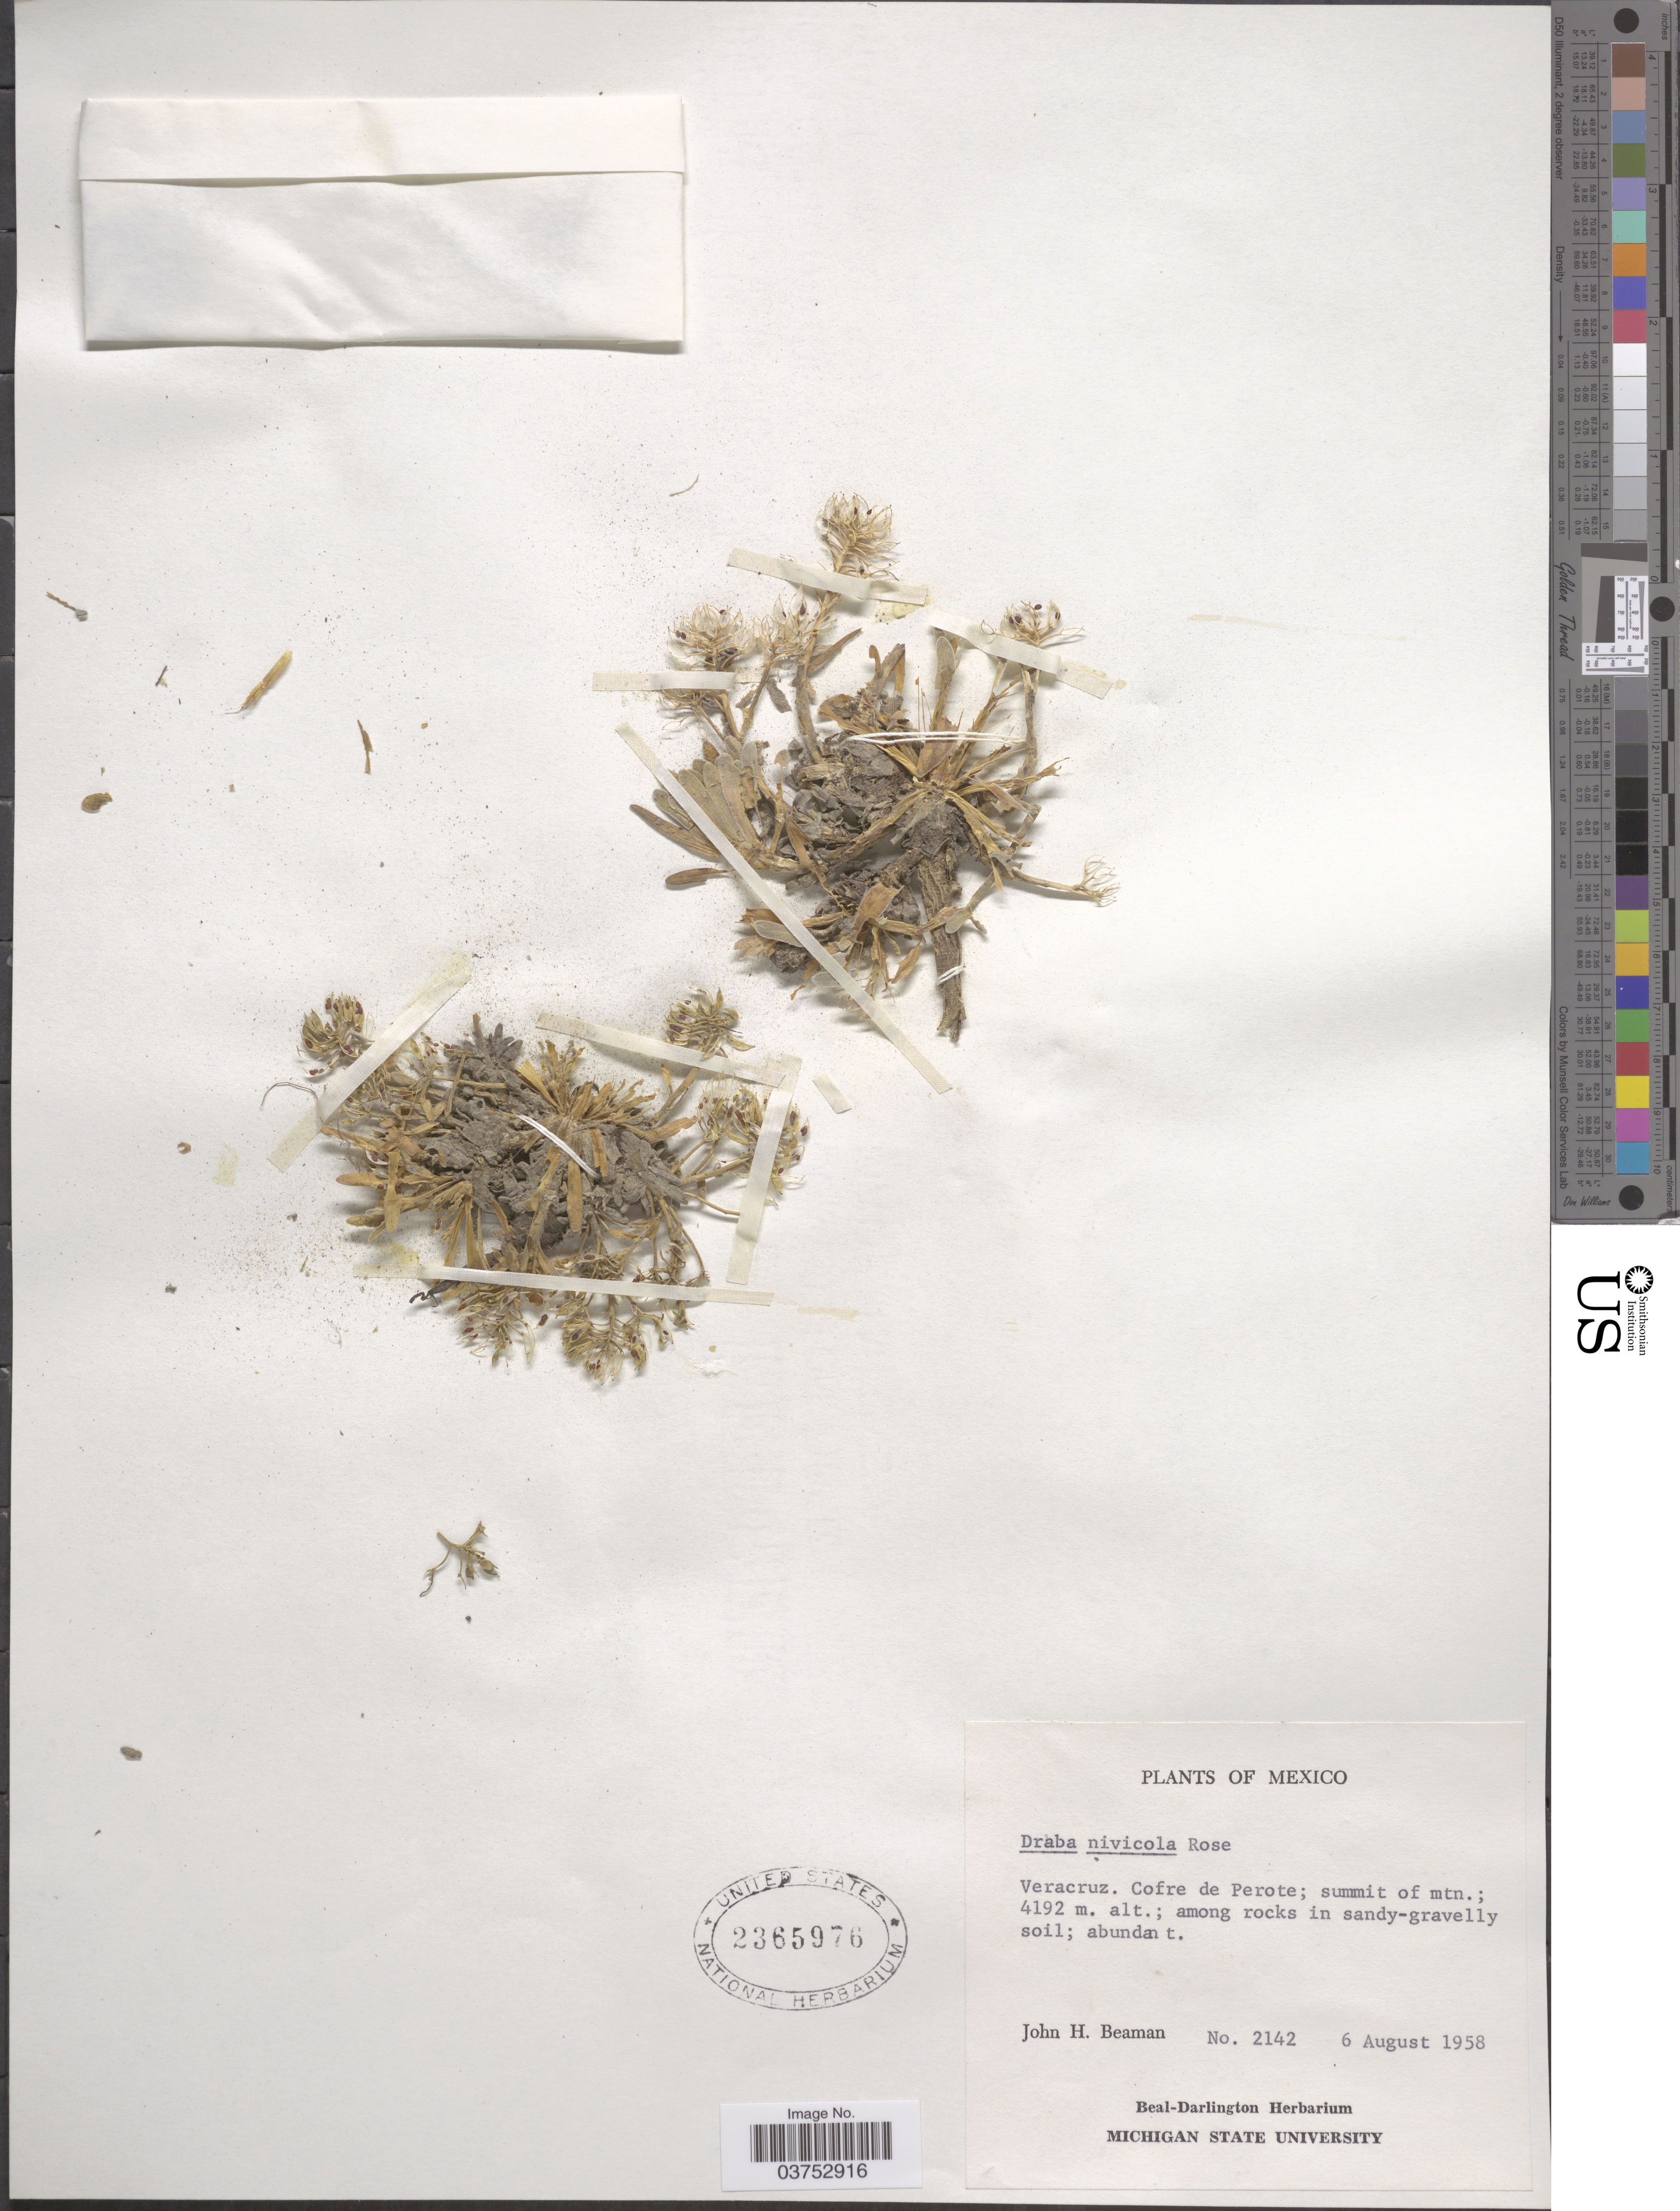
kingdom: Plantae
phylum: Tracheophyta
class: Magnoliopsida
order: Brassicales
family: Brassicaceae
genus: Draba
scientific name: Draba tolucensis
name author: (A. Gray) Kunth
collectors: J. H. Beaman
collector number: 2142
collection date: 1958-08-06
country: Mexico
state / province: Veracruz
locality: Veracruz. Cofre de Perote; summit of mtn.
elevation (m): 4192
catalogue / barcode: US 2365976